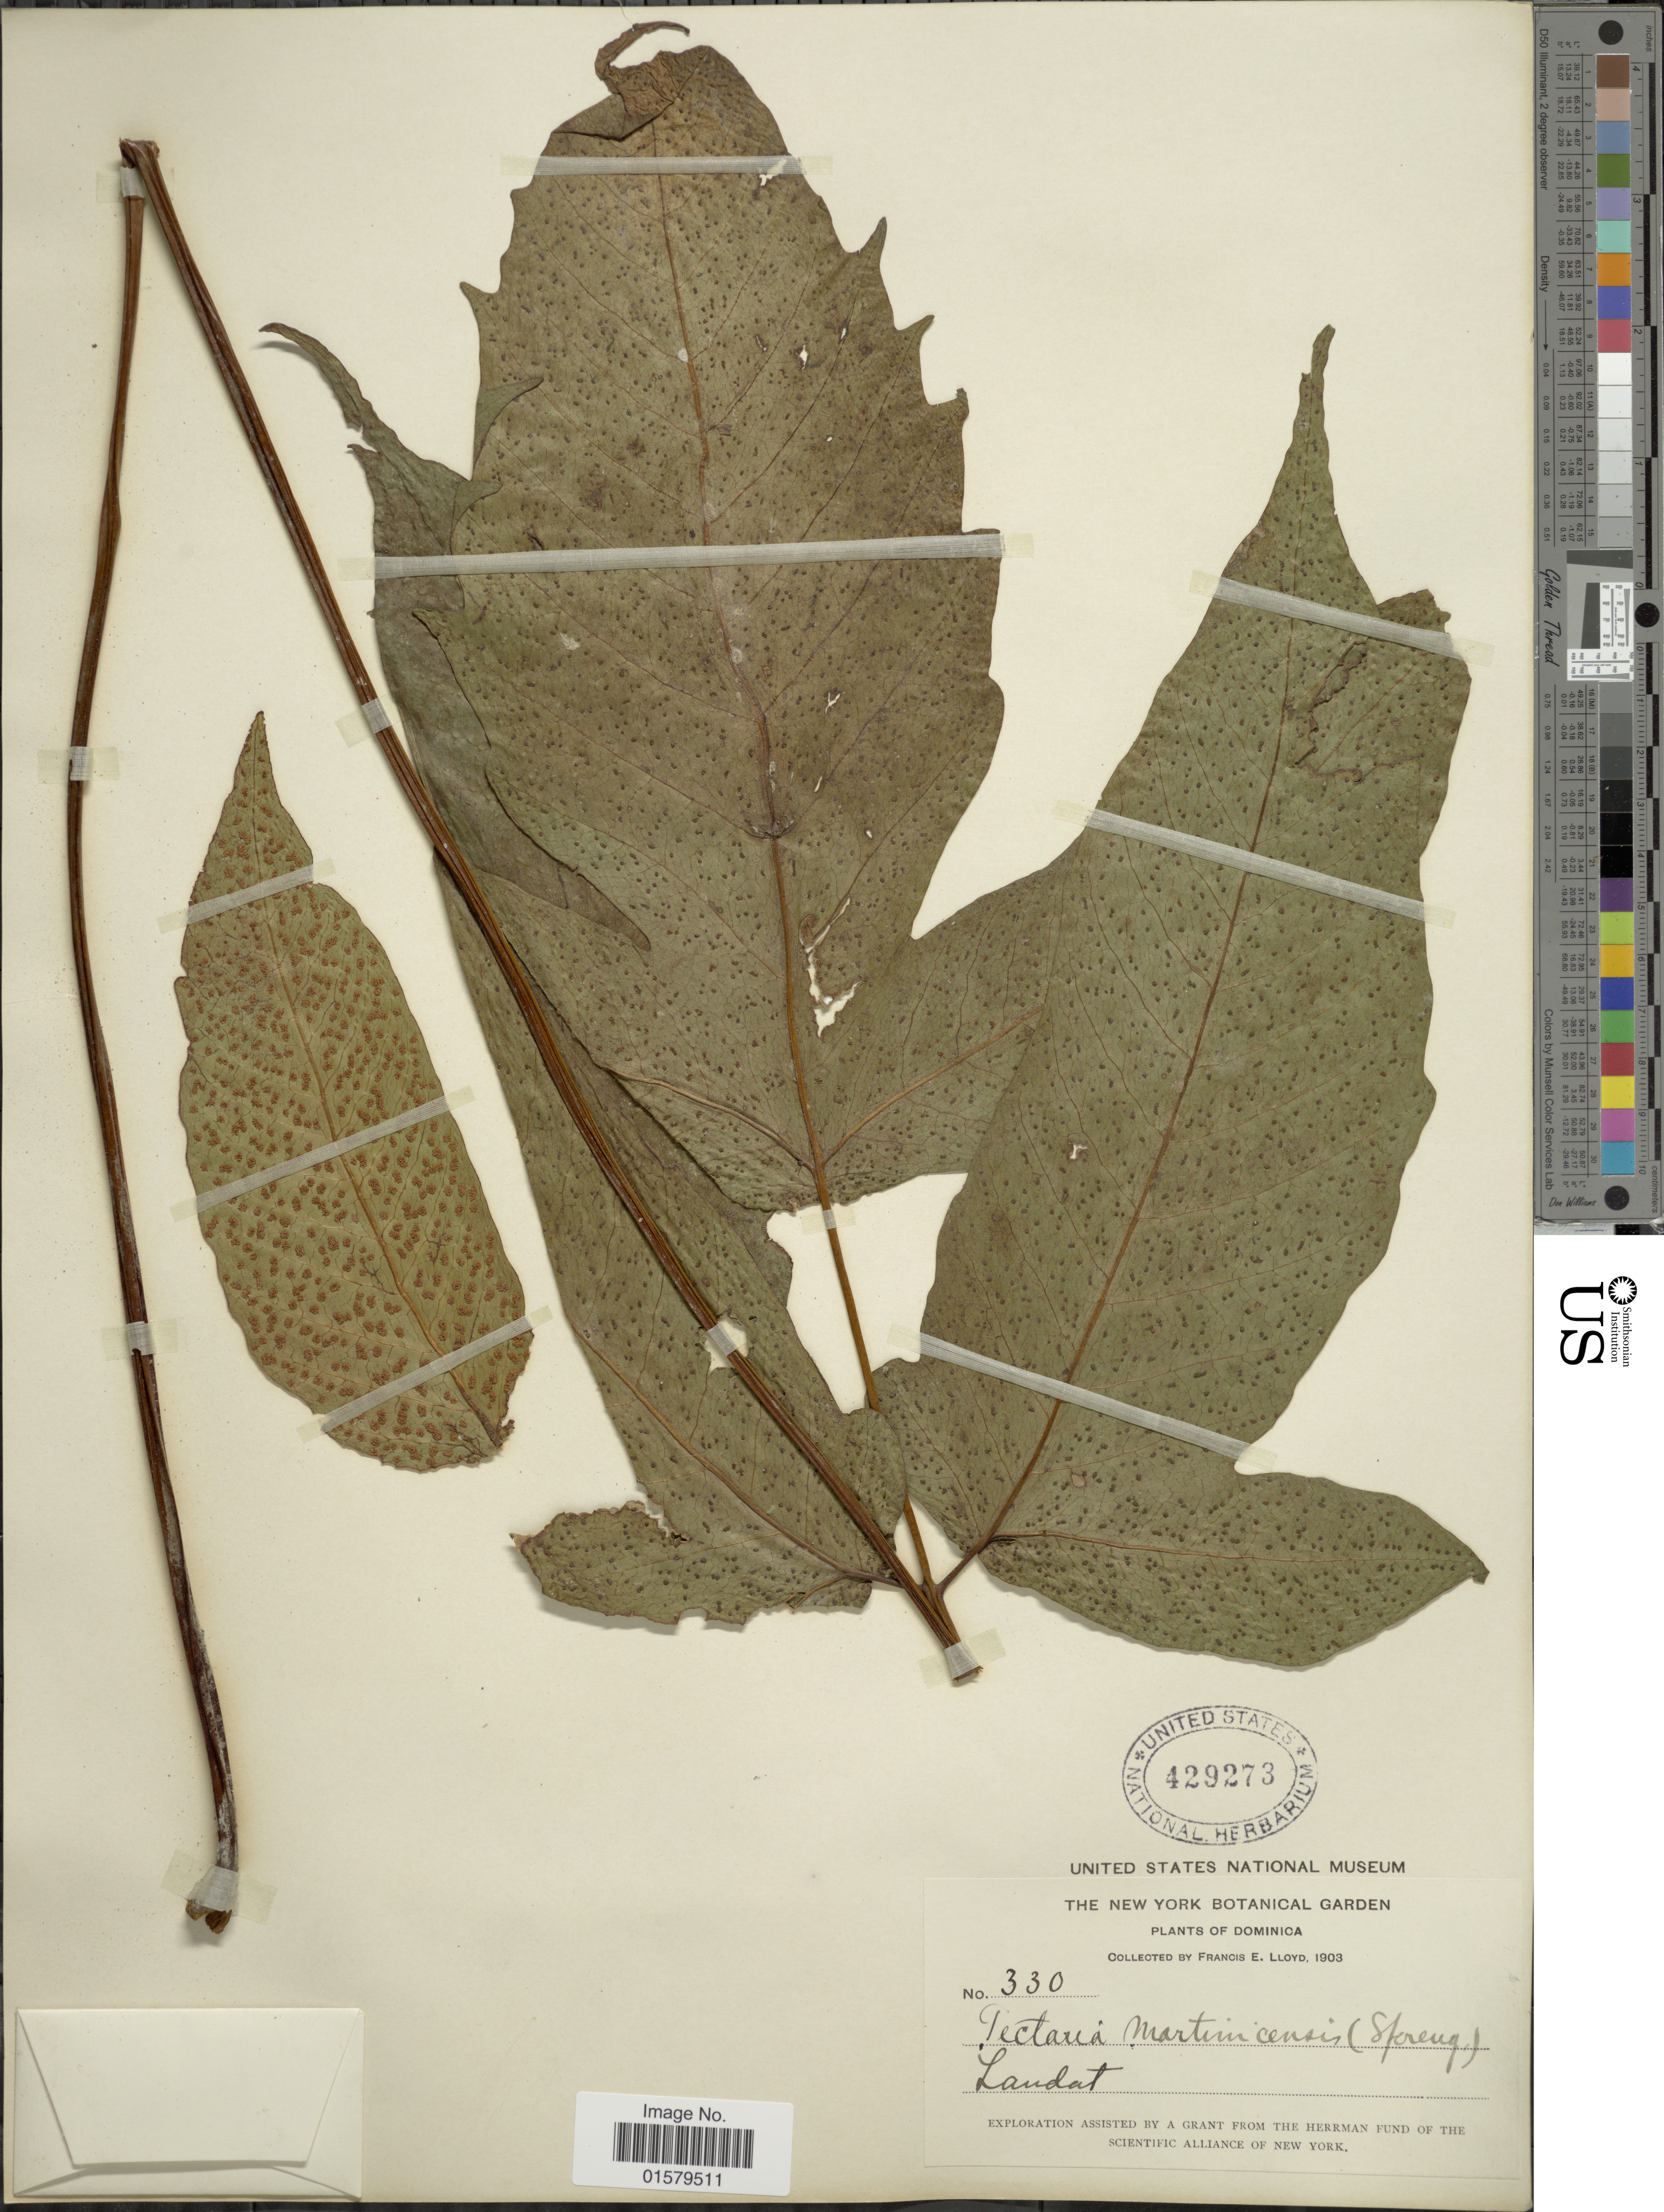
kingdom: Plantae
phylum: Tracheophyta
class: Polypodiopsida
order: Polypodiales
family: Tectariaceae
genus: Tectaria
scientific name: Tectaria trifoliata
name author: (L.) Cav.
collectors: Lloyd, C. E.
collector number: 330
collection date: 1903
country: Dominica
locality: Laudat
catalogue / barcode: US 429273